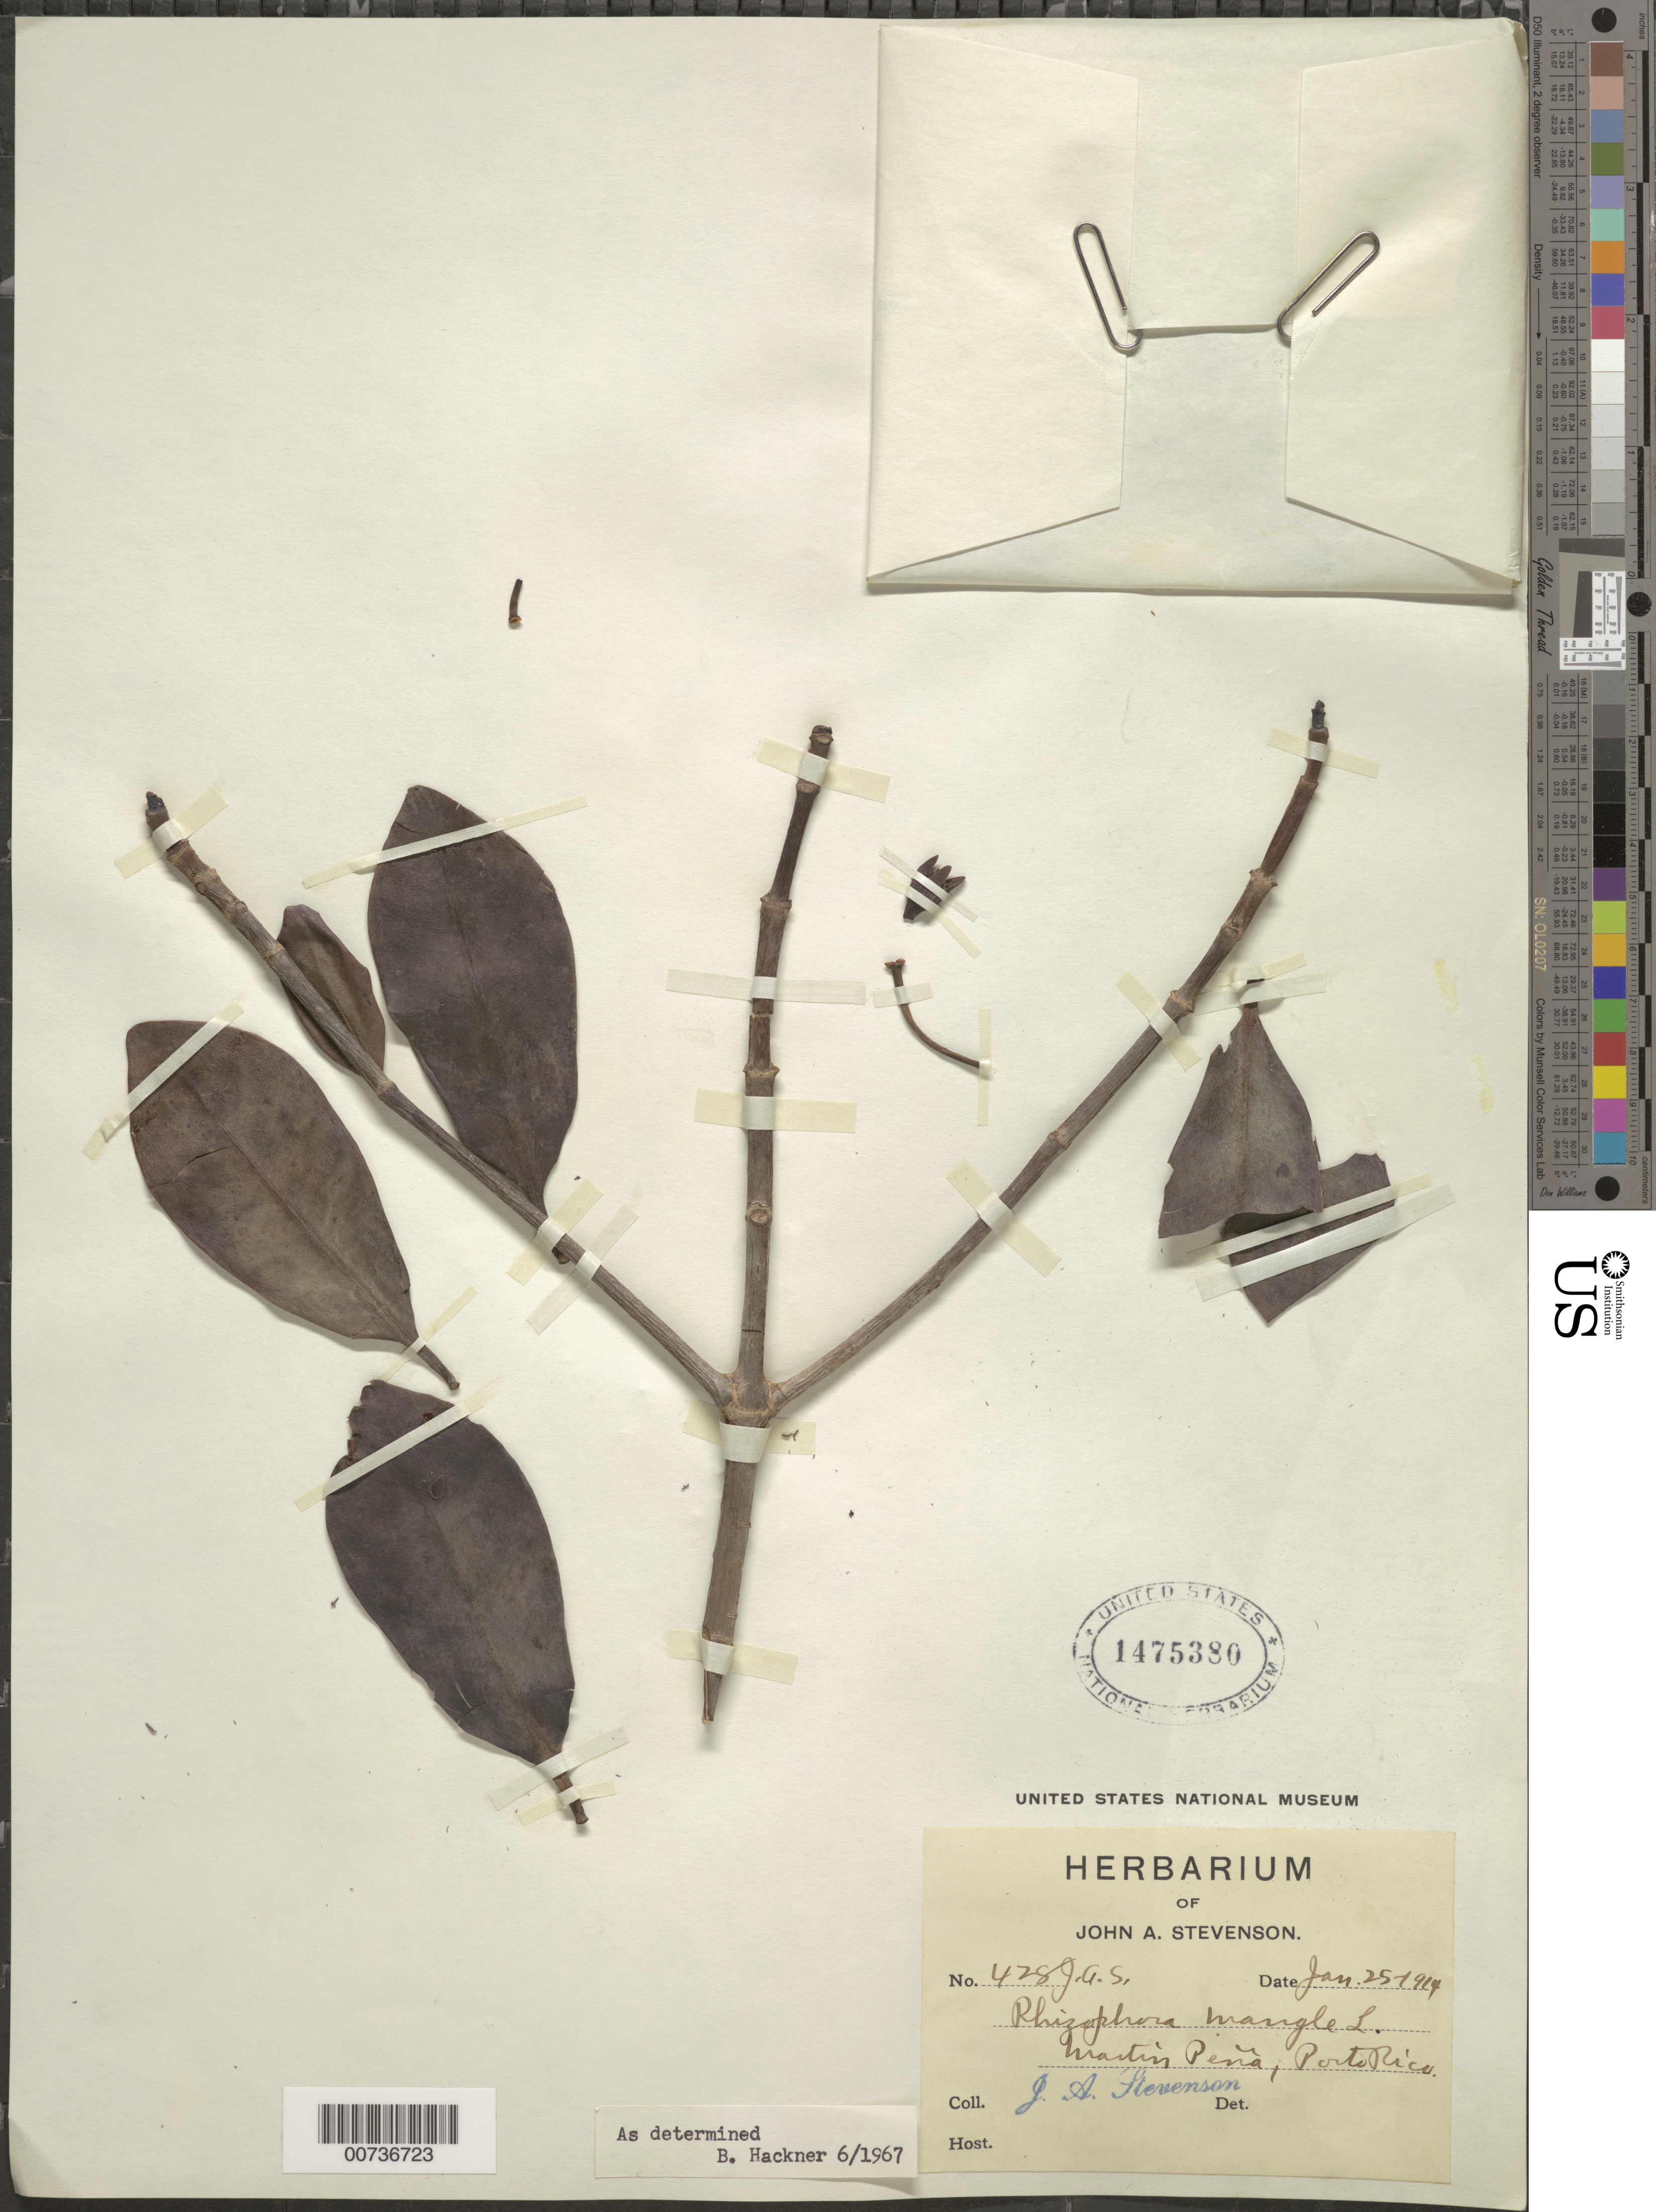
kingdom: Plantae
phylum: Tracheophyta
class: Magnoliopsida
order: Malpighiales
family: Rhizophoraceae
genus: Rhizophora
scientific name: Rhizophora mangle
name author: L.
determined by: Hackner, B.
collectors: J. Stevenson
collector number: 428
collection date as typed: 25 Jan 1914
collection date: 1914-01-25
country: Puerto Rico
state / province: San Juan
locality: Martín Peña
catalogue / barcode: US 1475380